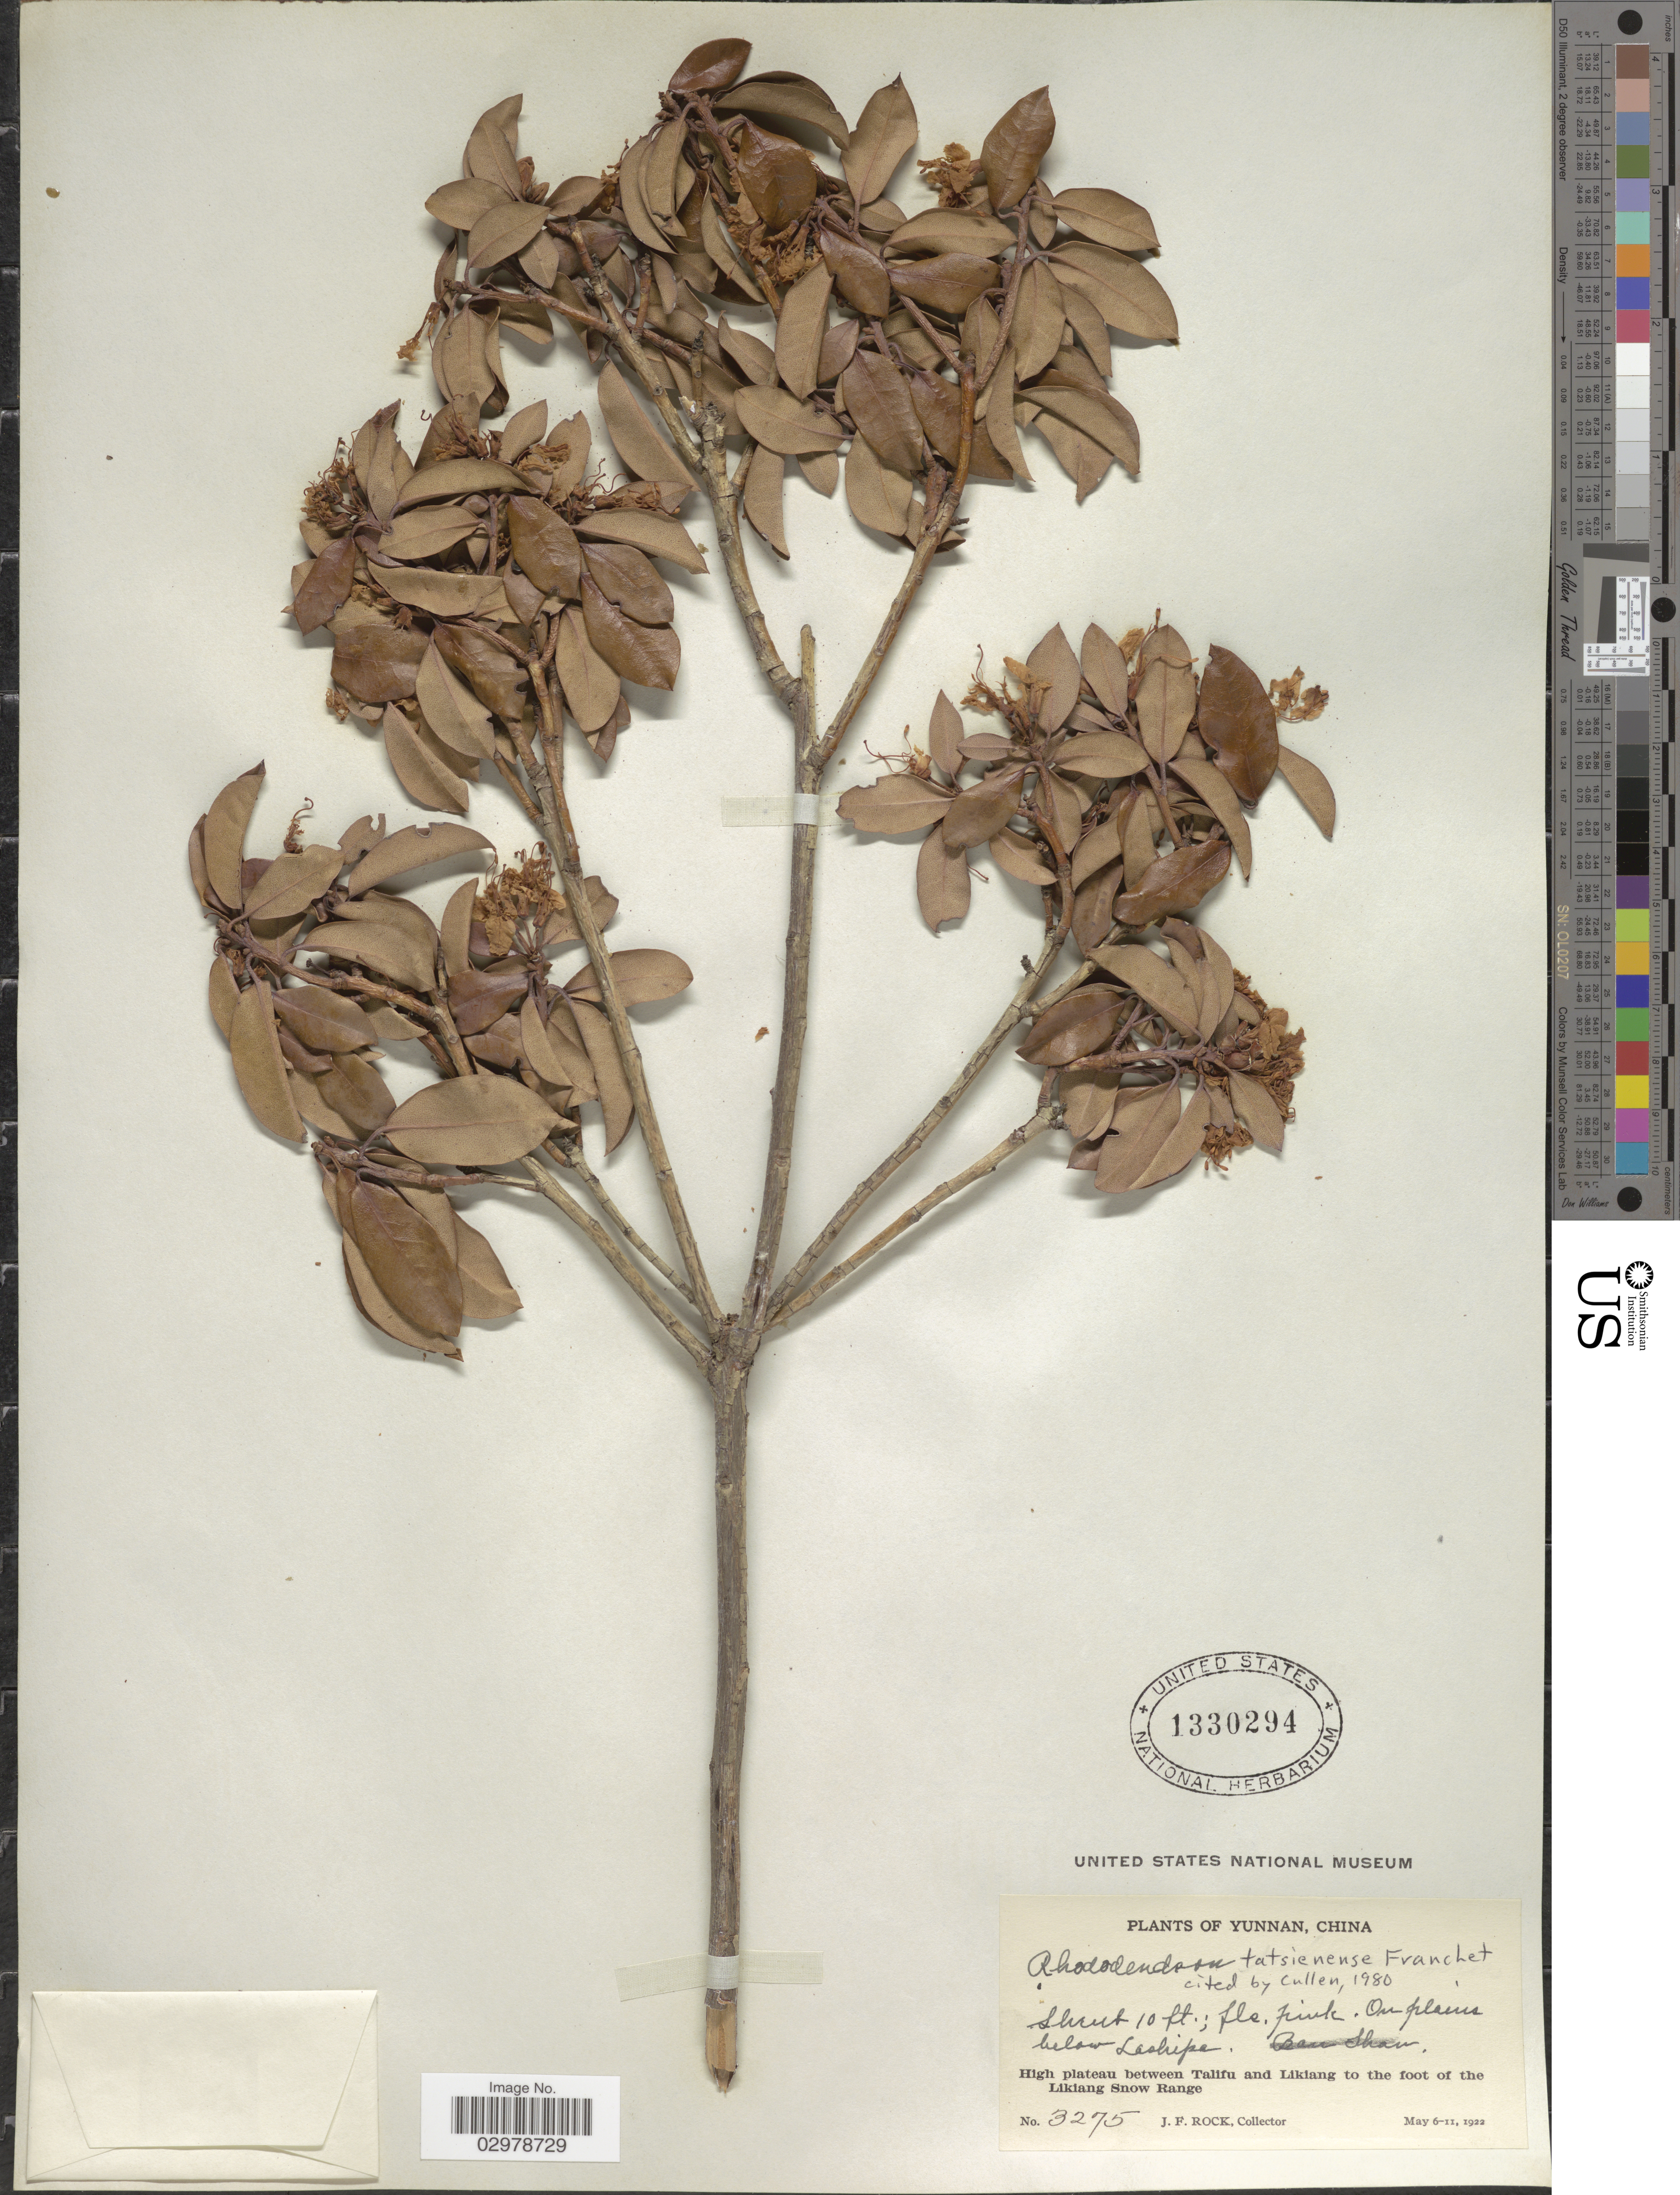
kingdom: Plantae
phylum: Tracheophyta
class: Magnoliopsida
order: Ericales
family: Ericaceae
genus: Rhododendron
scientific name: Rhododendron tatsienense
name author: Franch.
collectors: J. Rock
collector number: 3275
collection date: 1922-05-06/1922-05-11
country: China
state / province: Yunnan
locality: On plains below Lashipa. High plateau between Talifu and Likiang to the foot of the Likiang Snow Range.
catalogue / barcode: US 1330294